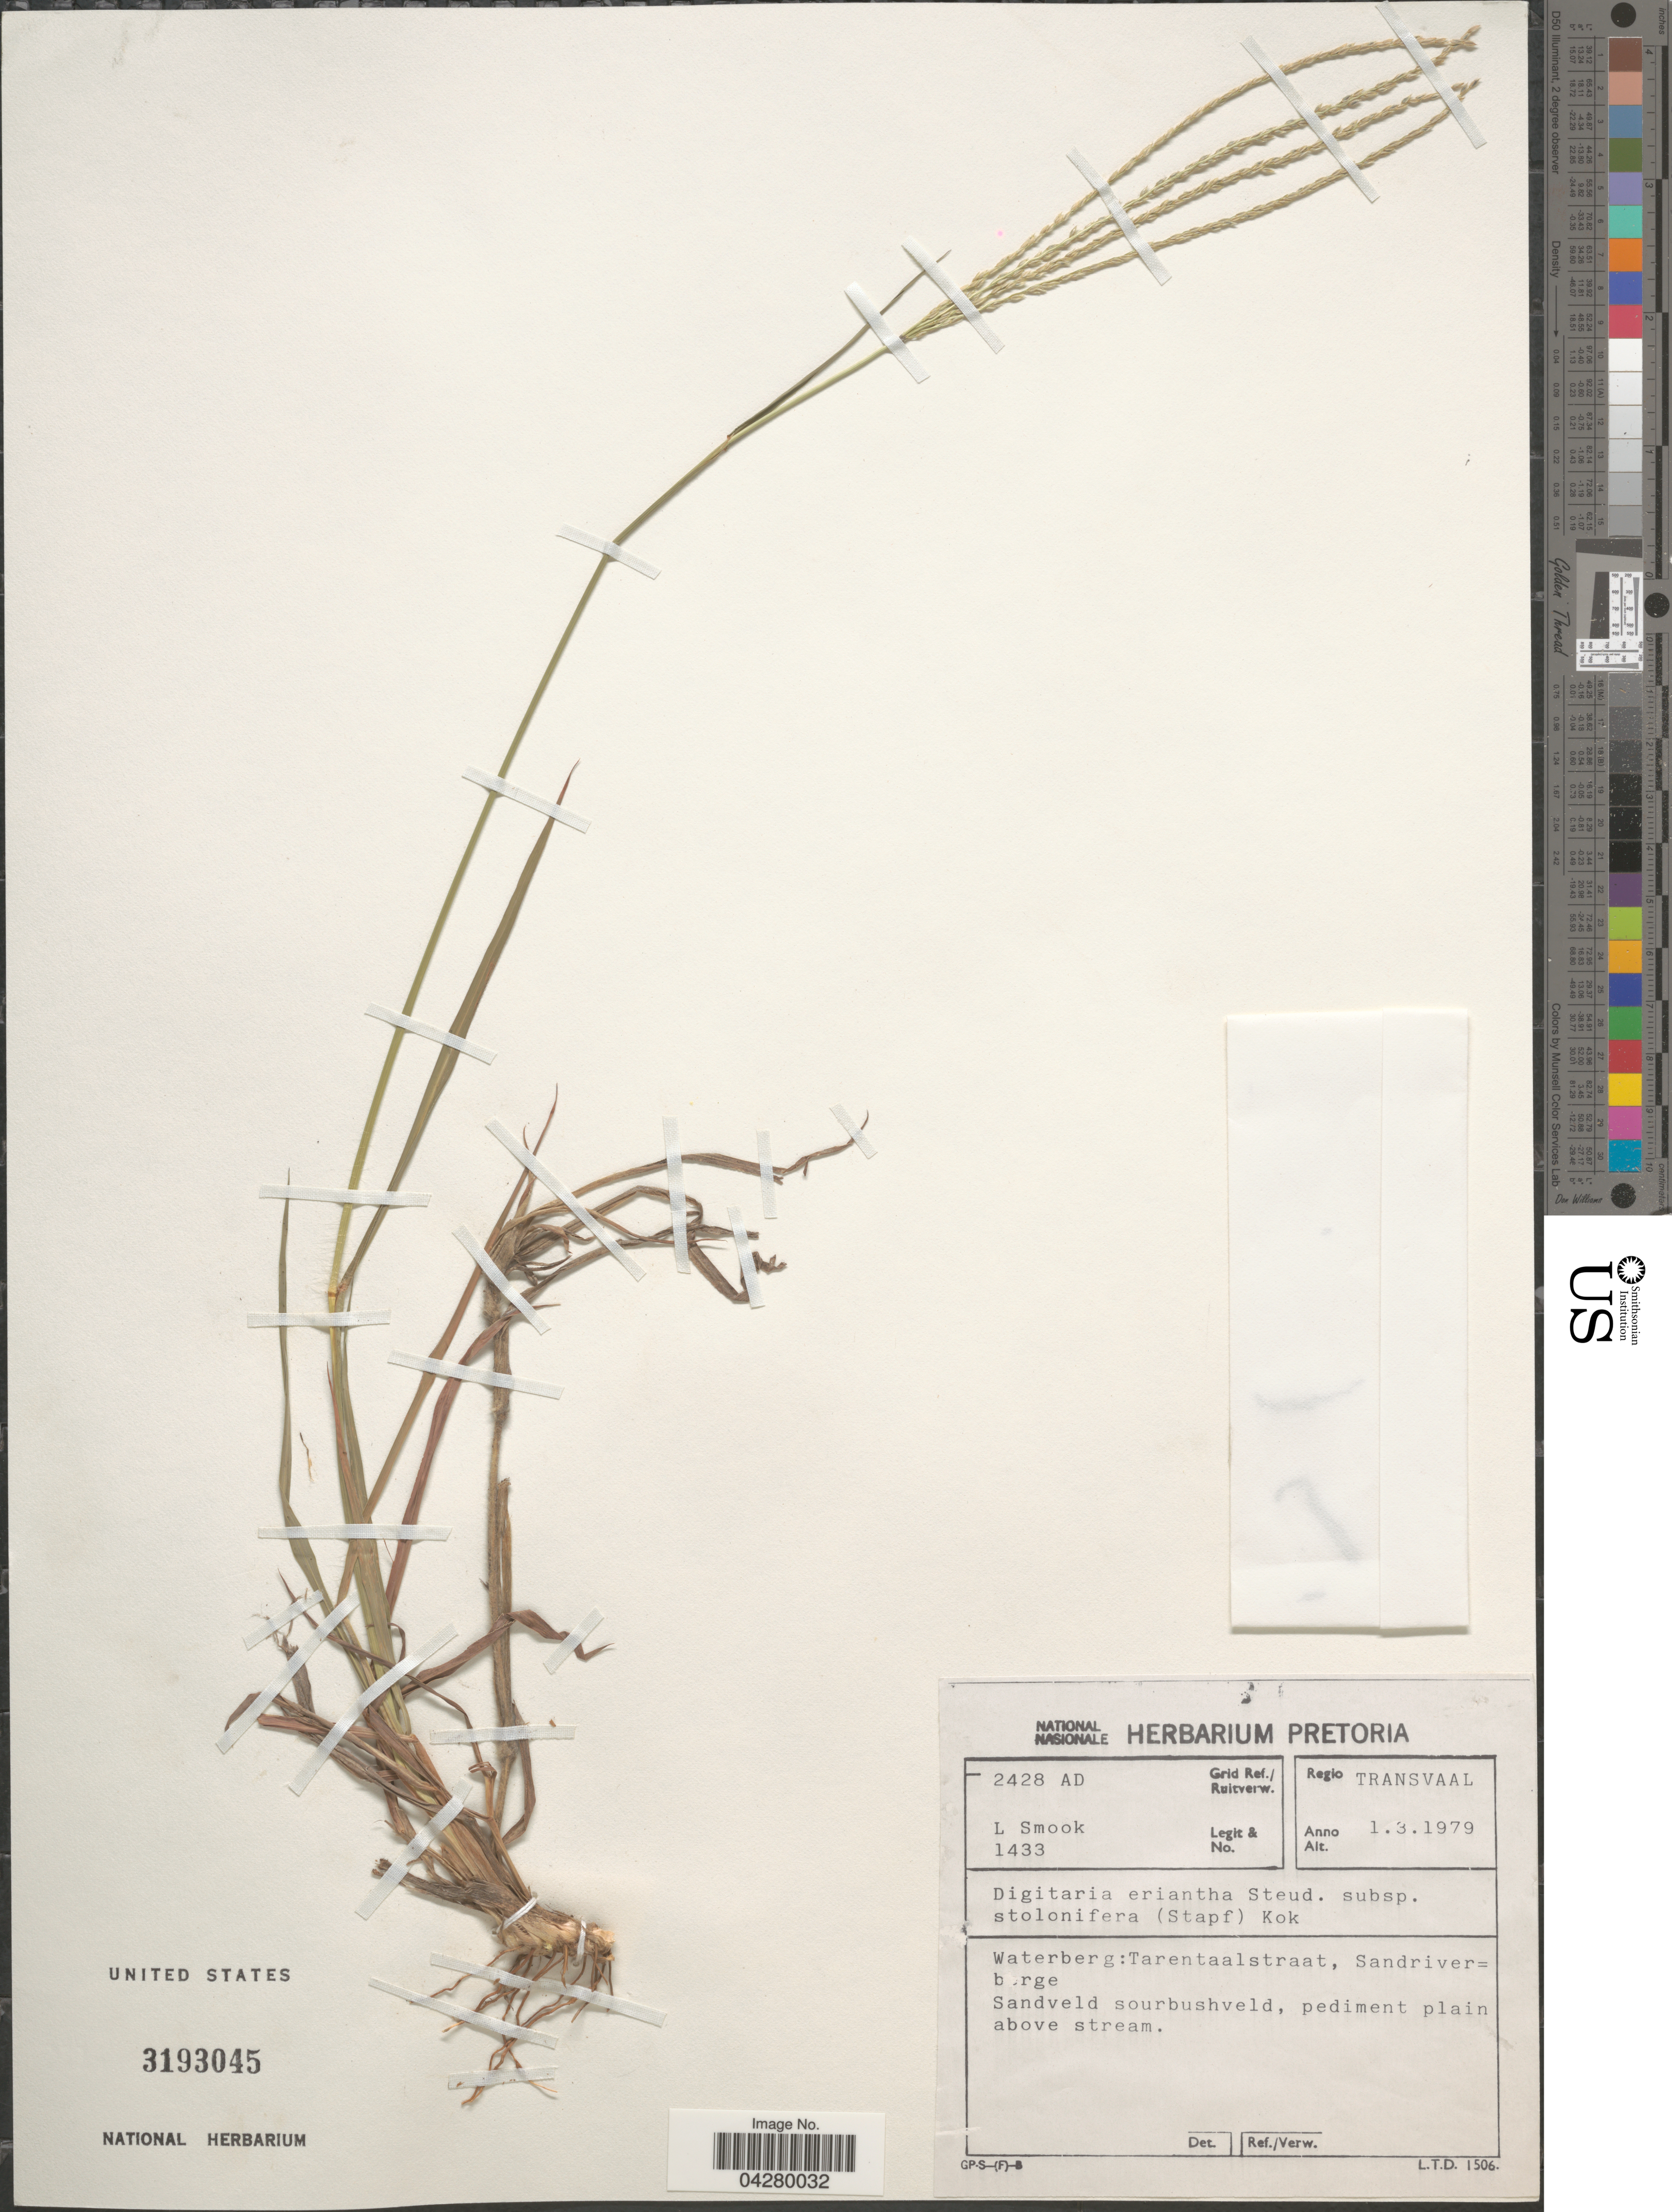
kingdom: Plantae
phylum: Tracheophyta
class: Liliopsida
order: Poales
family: Poaceae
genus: Digitaria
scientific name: Digitaria eriantha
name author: Steud.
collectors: L. Smook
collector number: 1433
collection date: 1979-03-01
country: South Africa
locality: Grid Ref./ Ruitverw. 2428 AD. Regio Transvaal. Waterberg:Tarentaalstraat, Sandriver=b [illegible text]rge.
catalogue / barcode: US 3193045